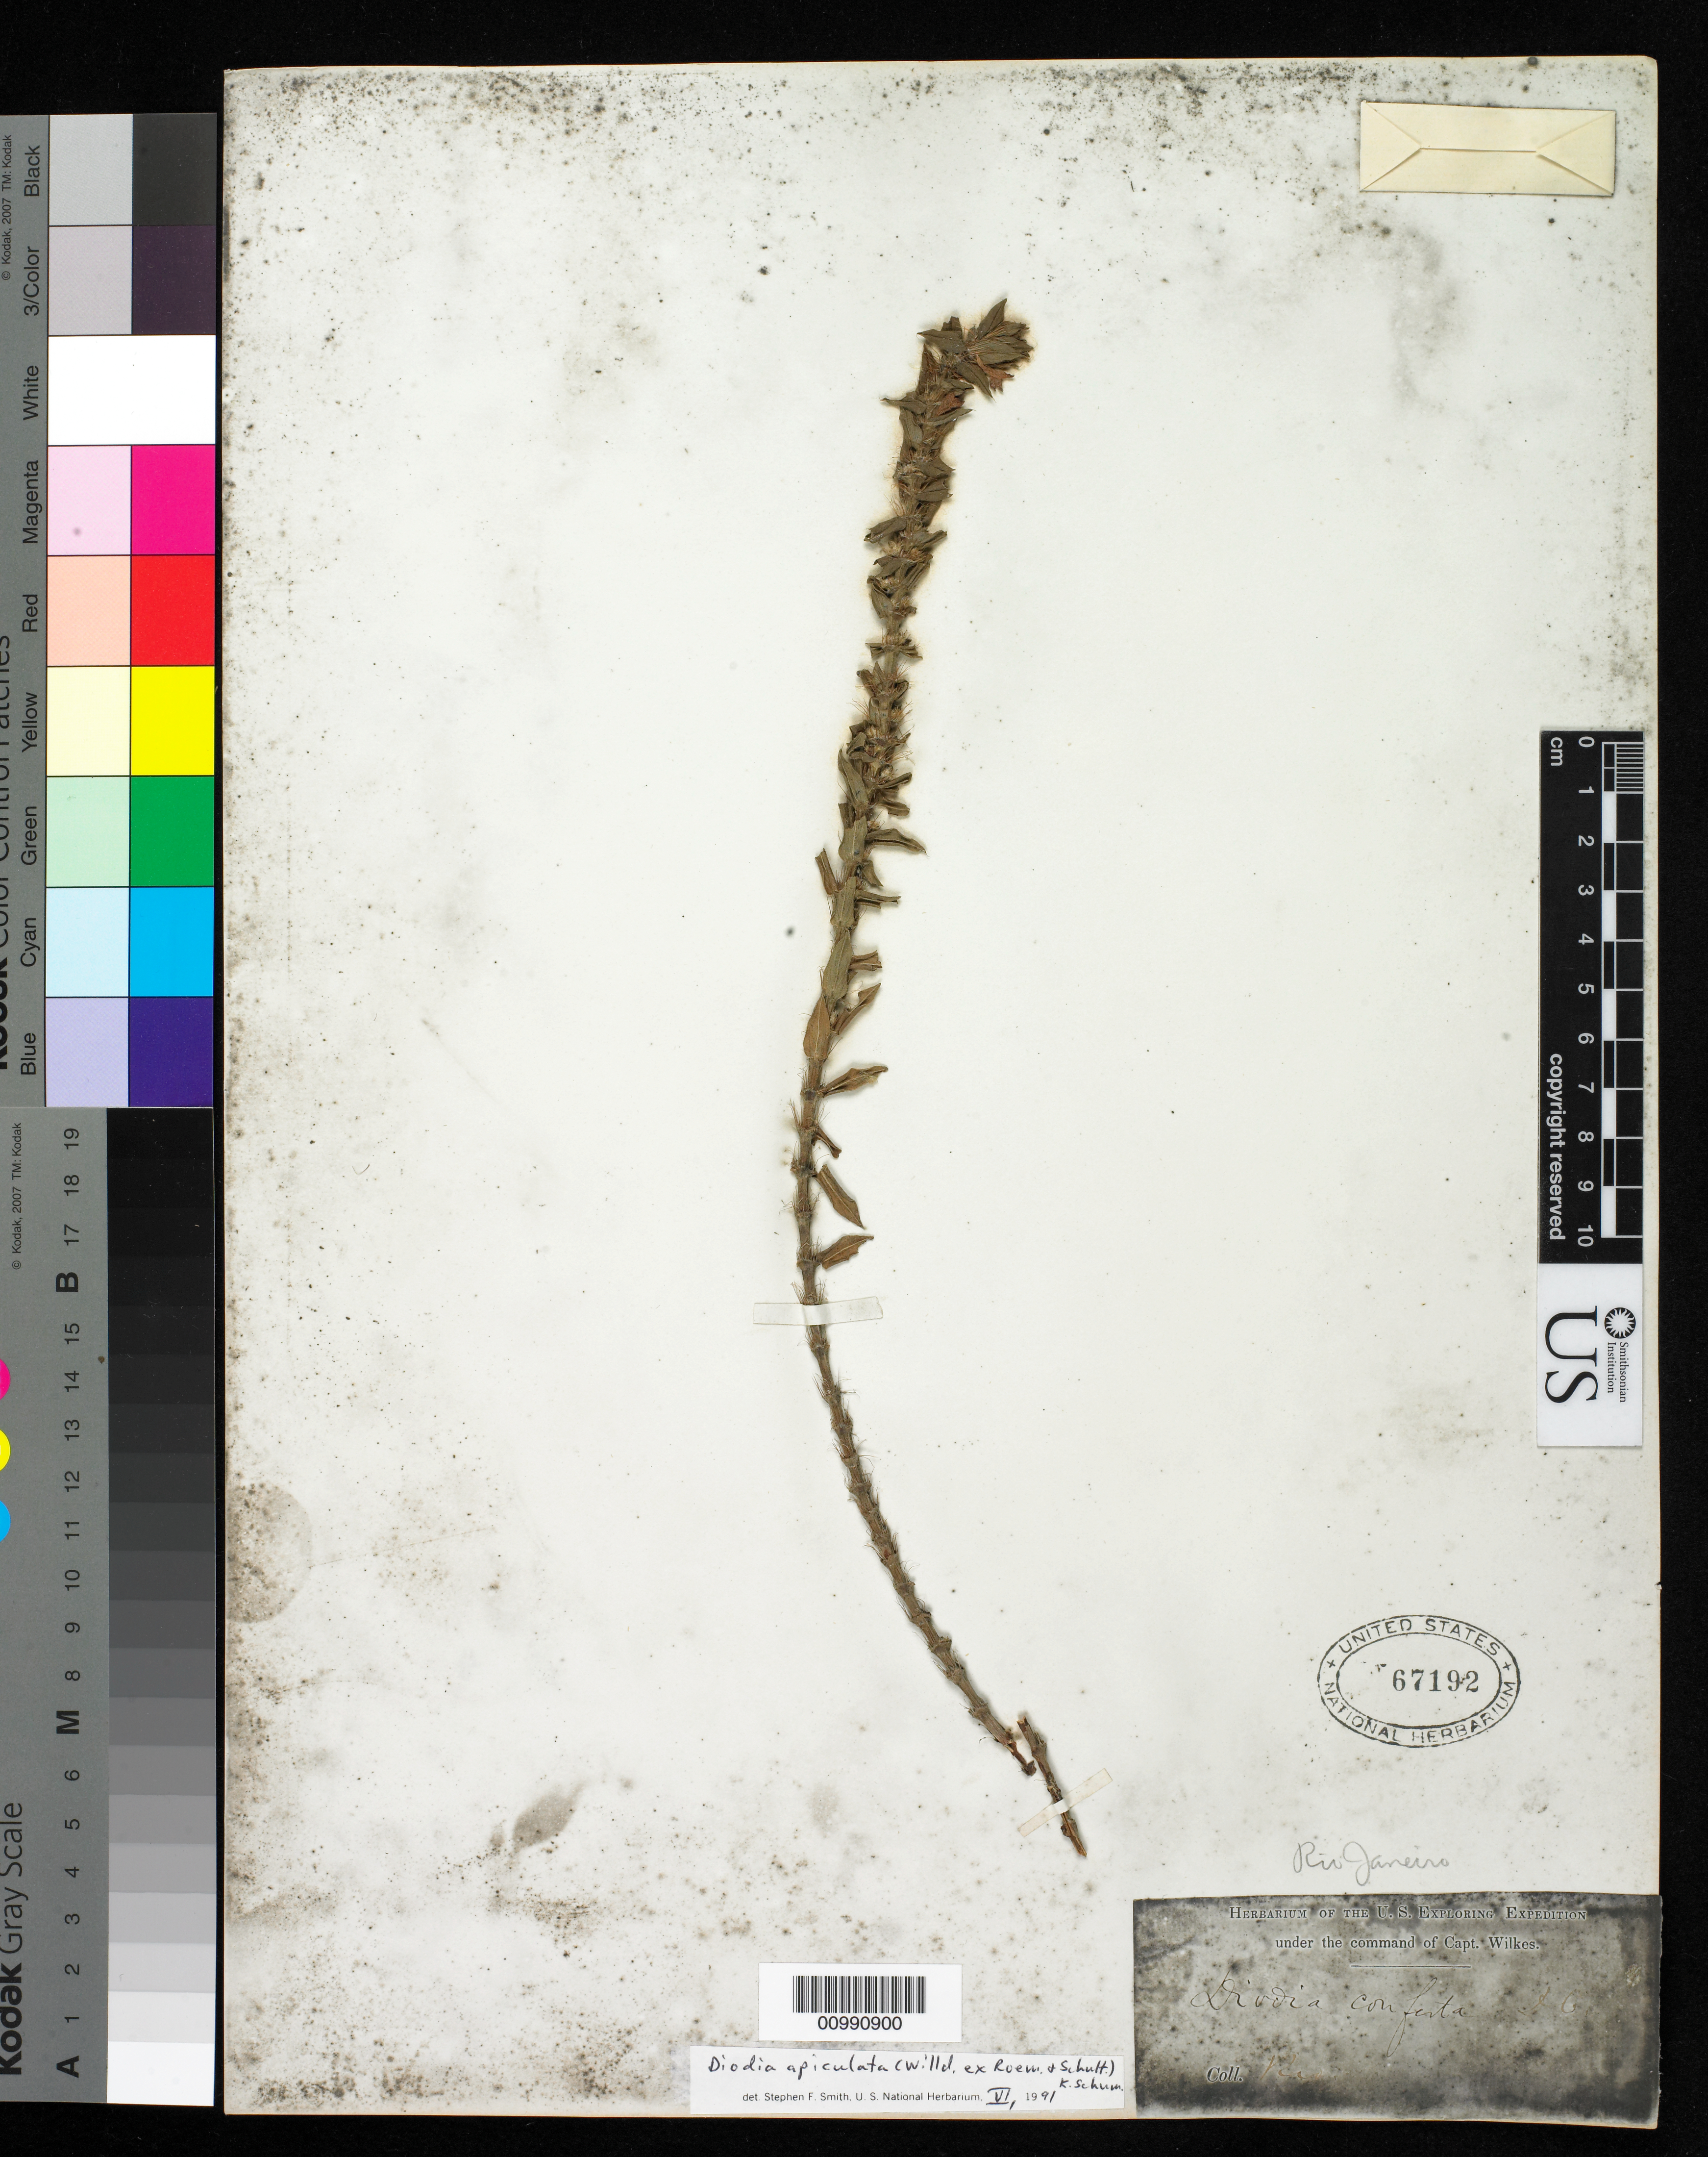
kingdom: Plantae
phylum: Tracheophyta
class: Magnoliopsida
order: Gentianales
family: Rubiaceae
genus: Diodia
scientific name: Diodia apiculata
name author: (Willd. ex Roem. & Schult.) K. Schum.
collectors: Wilkes Explor. Exped.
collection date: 1838/1842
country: Brazil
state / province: Rio de Janeiro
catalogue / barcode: US 67192